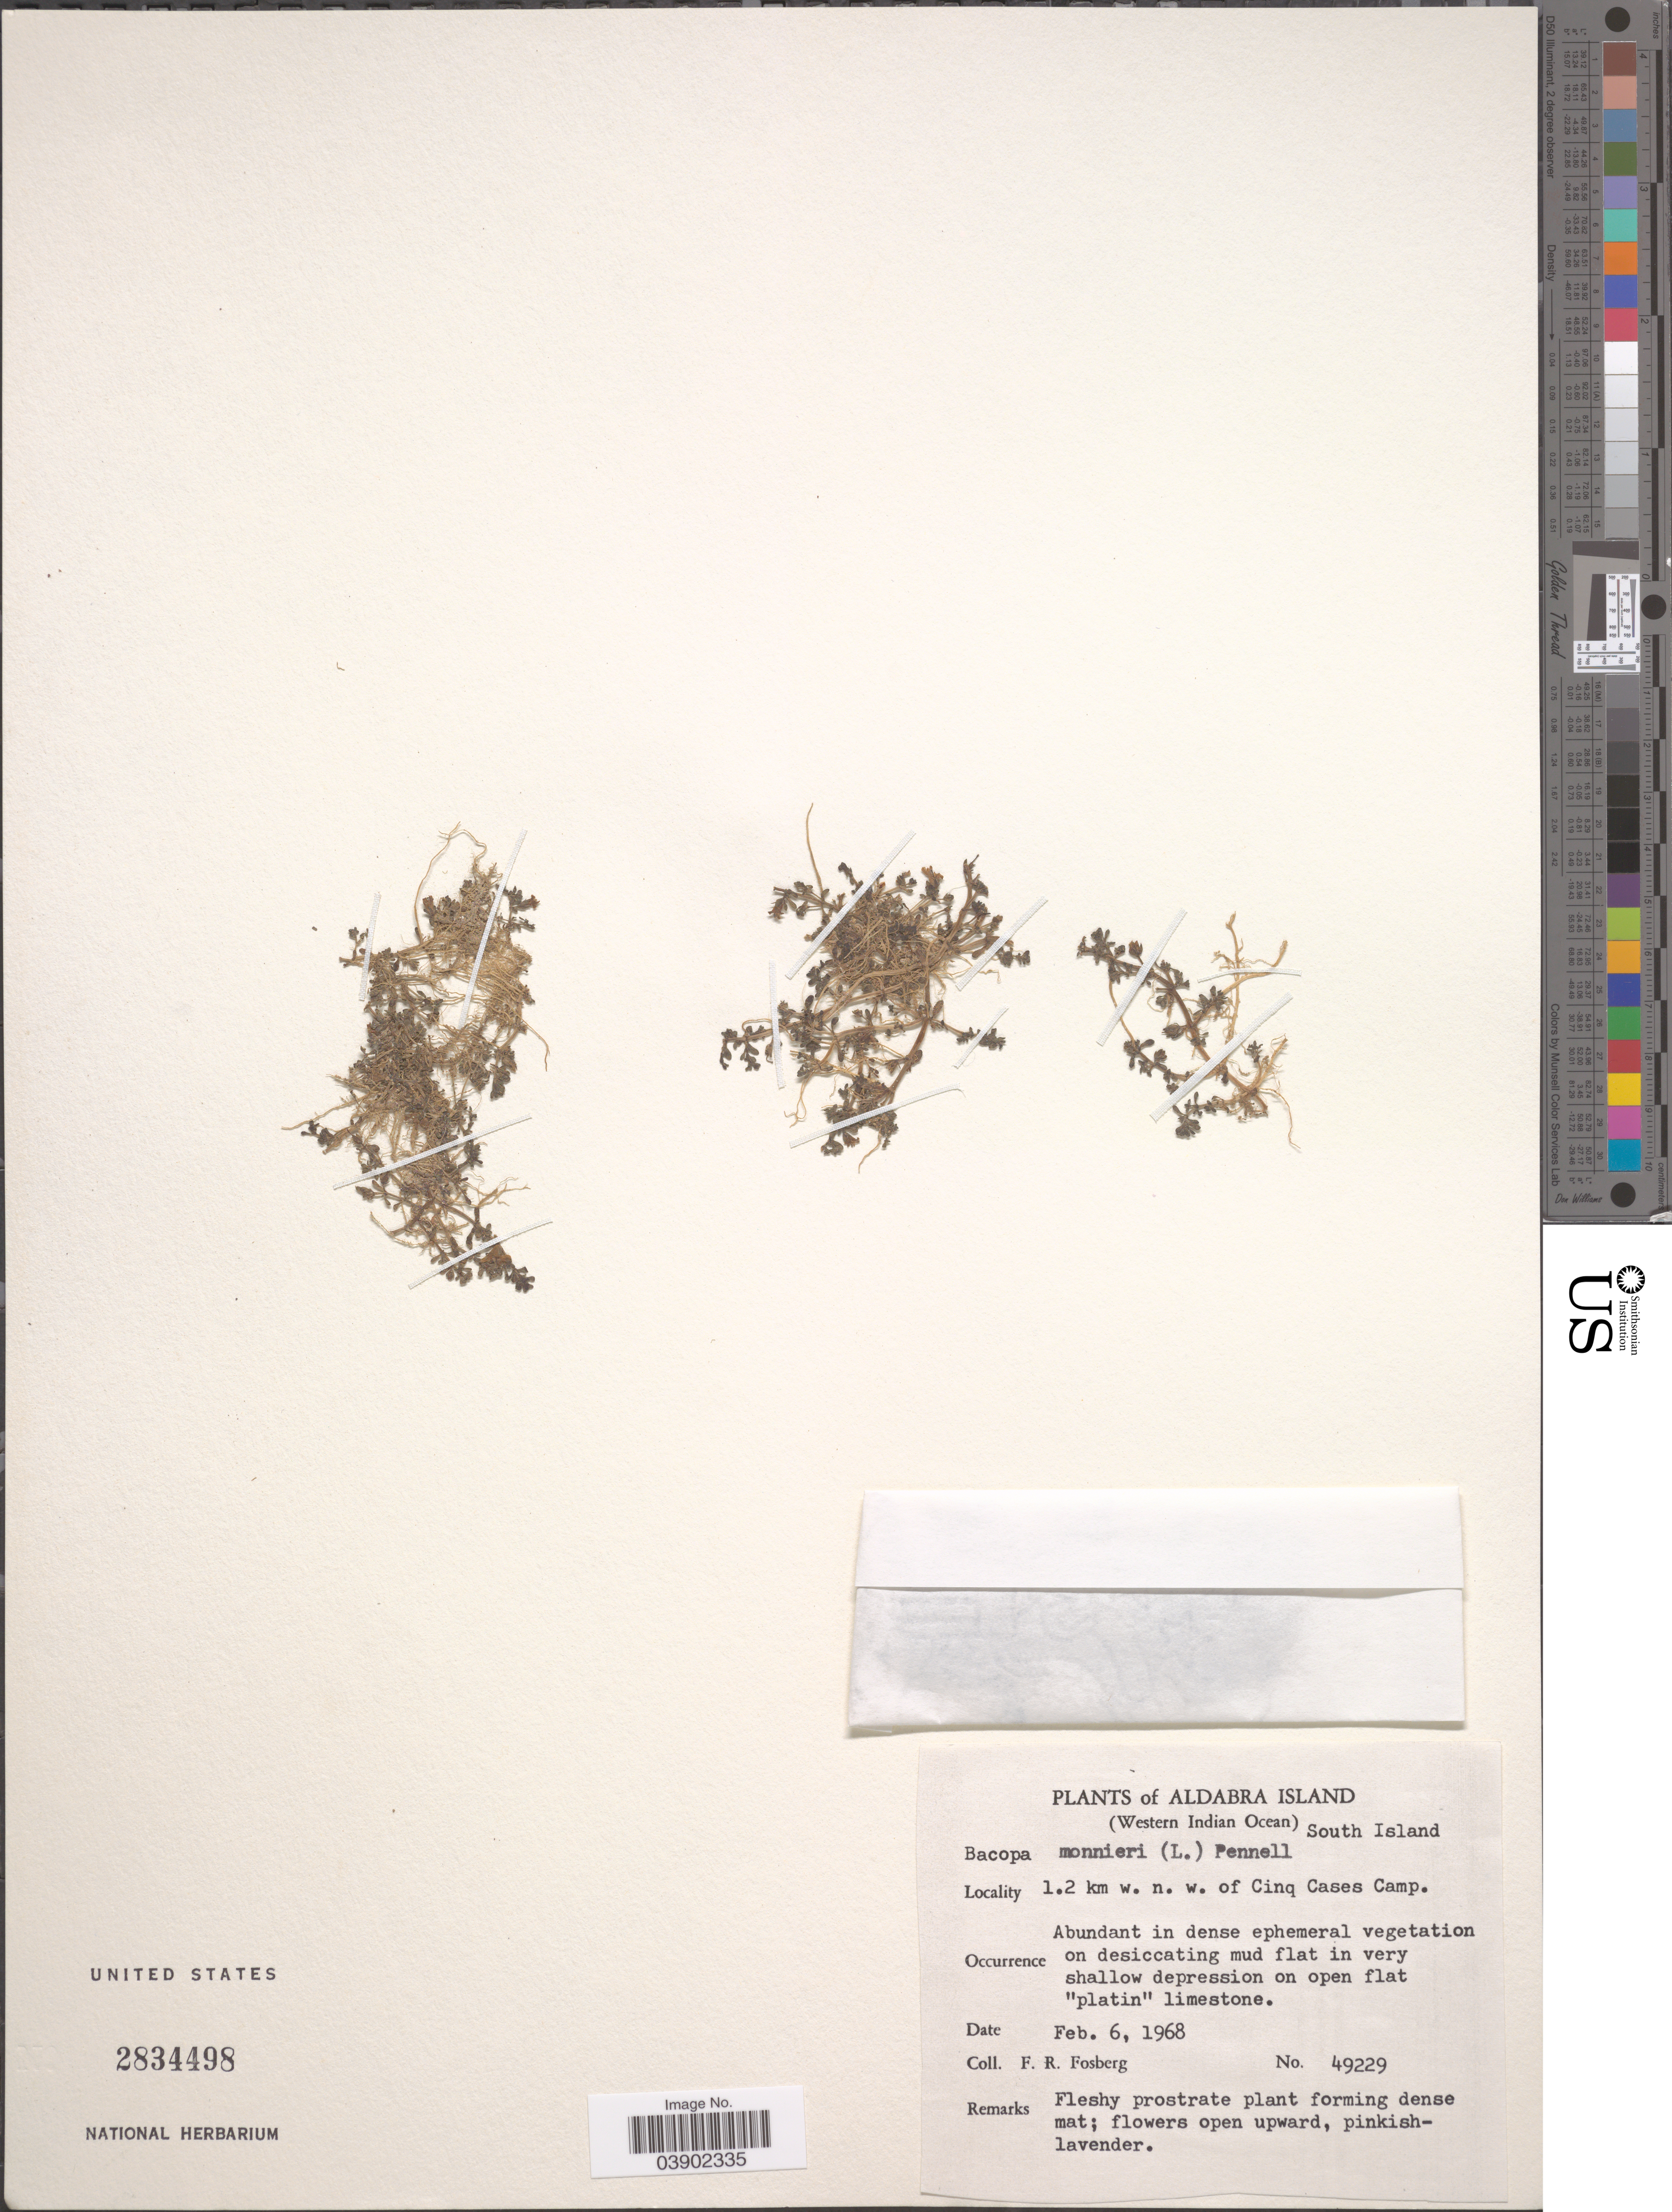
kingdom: Plantae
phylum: Tracheophyta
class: Magnoliopsida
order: Lamiales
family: Plantaginaceae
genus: Bacopa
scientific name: Bacopa monnieri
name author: (L.) Wettst.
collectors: F. R. Fosberg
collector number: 49229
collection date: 1968-02-06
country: Seychelles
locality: Aldabra Island. (Western Indian Ocean) South Island. 1.2 km w. n. w. of Cinq Cases Camp.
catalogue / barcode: US 2834498